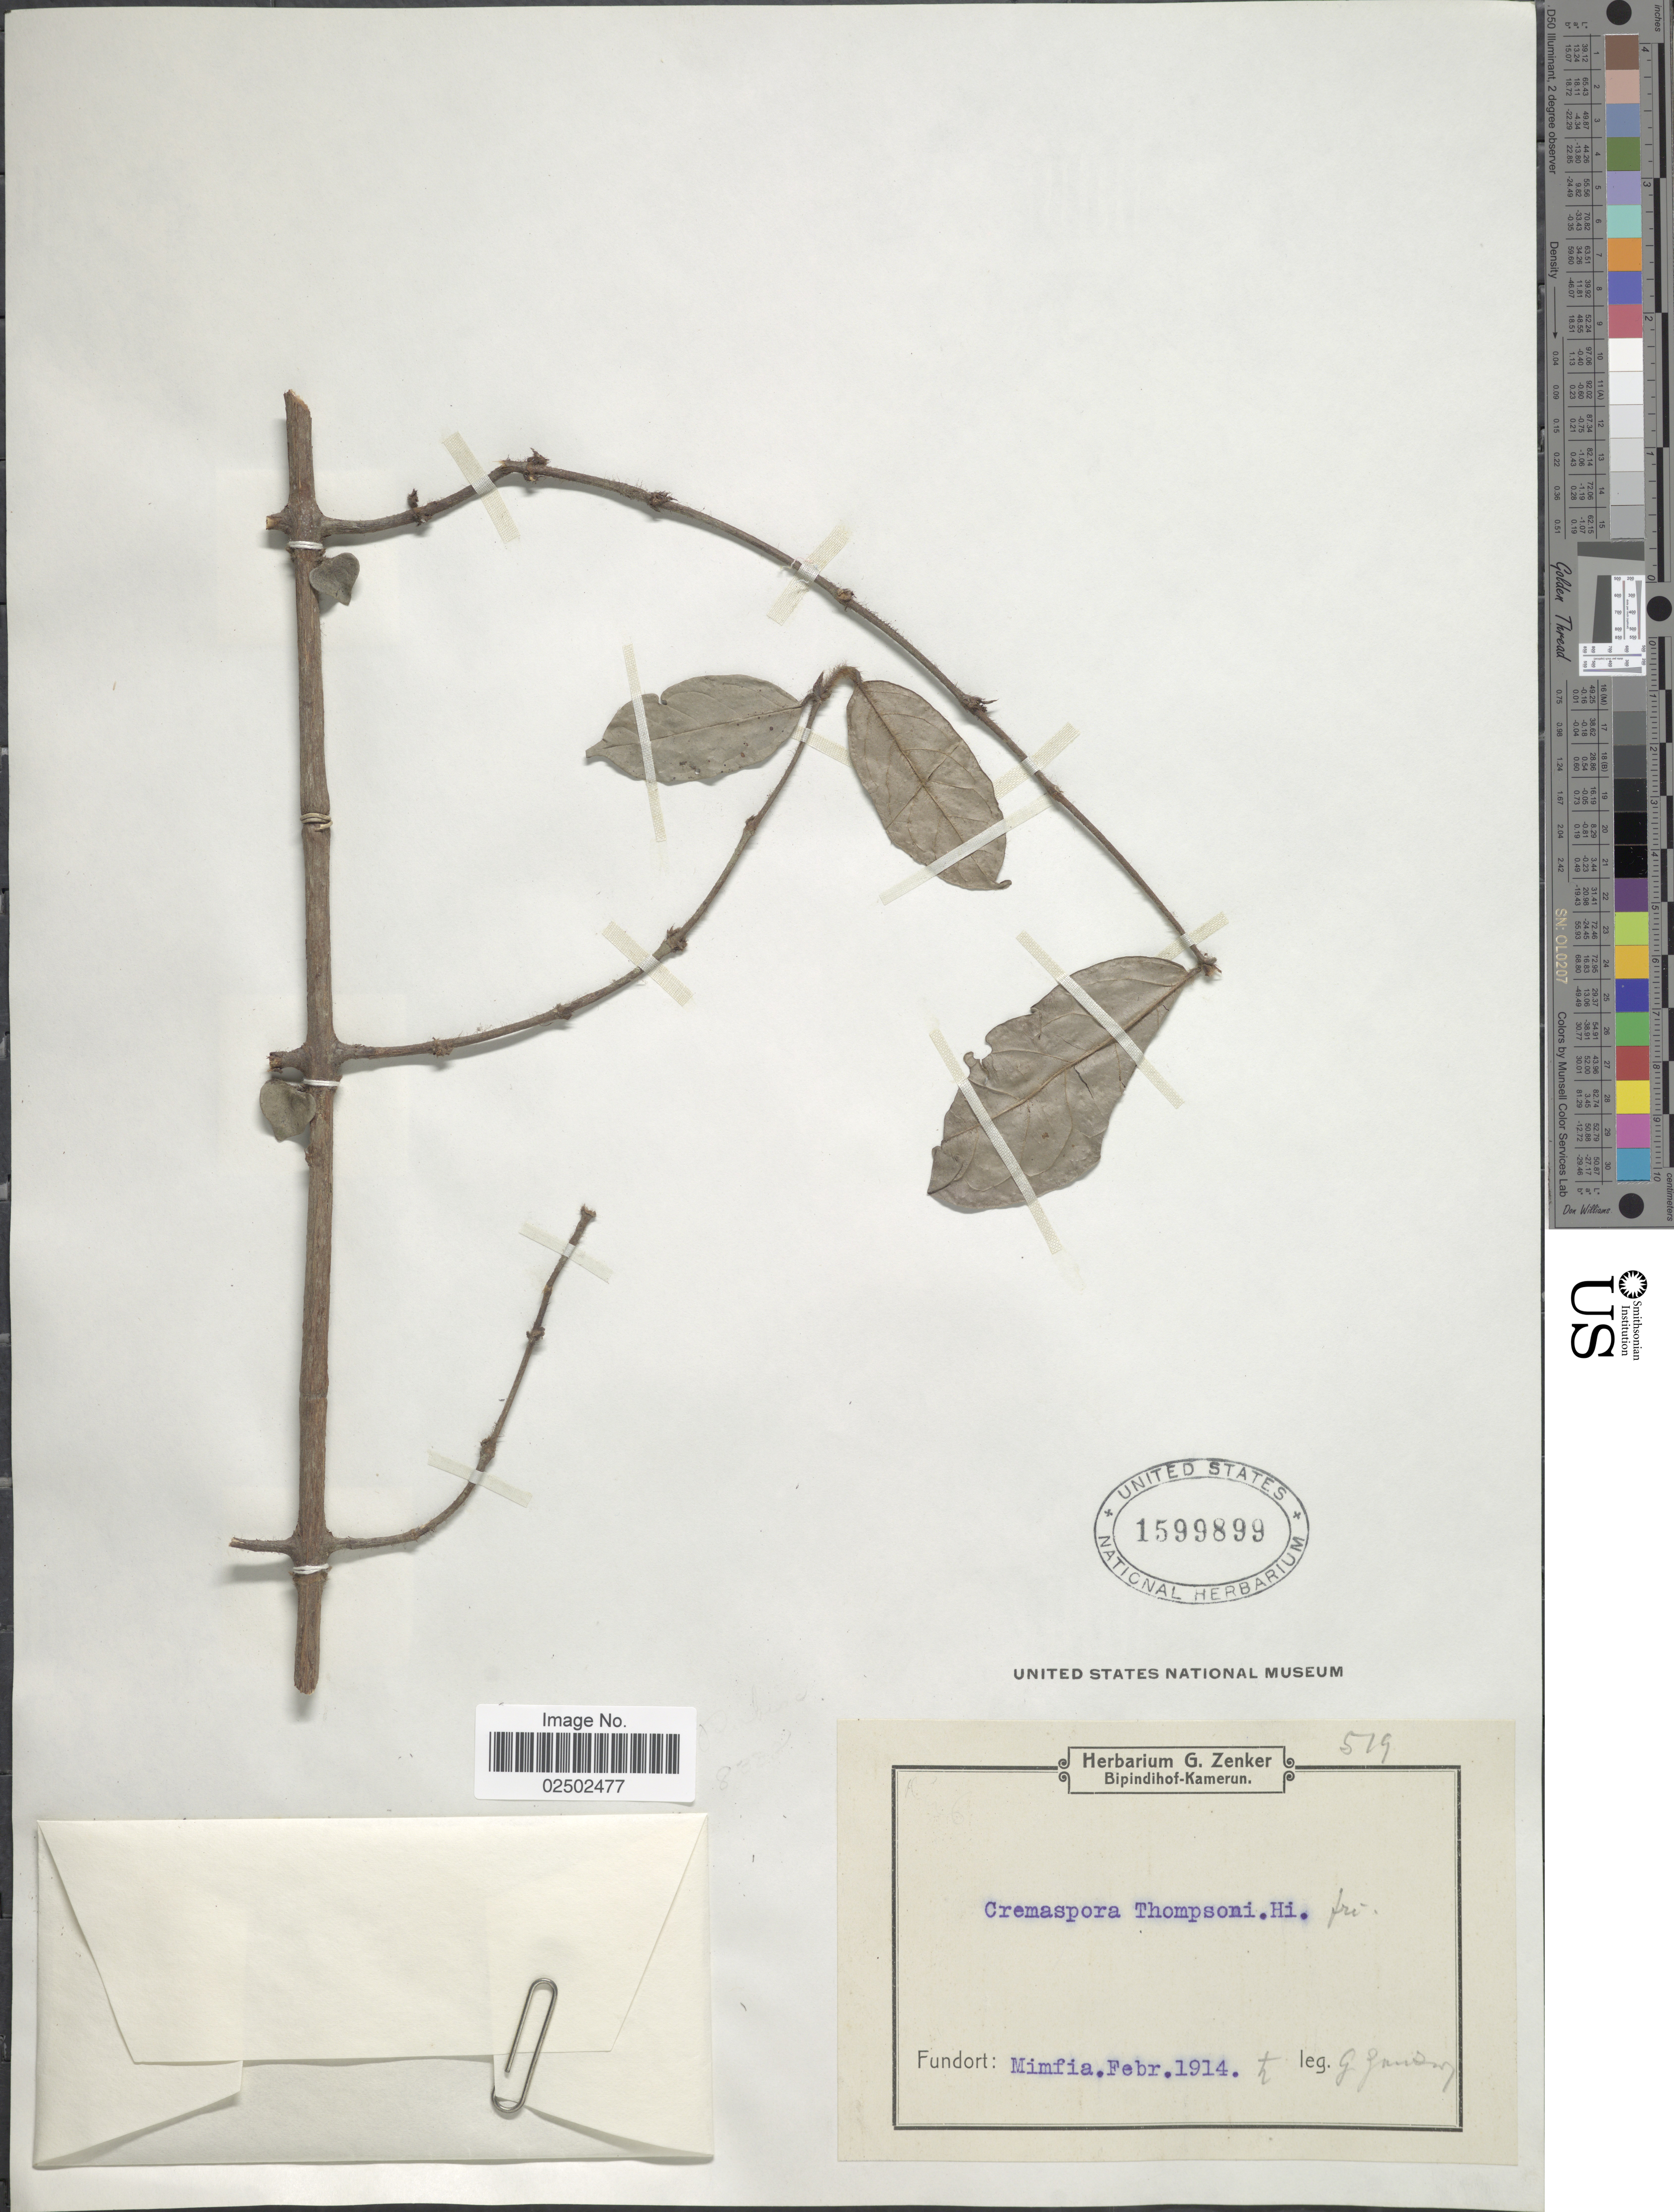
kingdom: Plantae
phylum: Tracheophyta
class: Magnoliopsida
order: Gentianales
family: Rubiaceae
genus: Cremaspora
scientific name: Cremaspora thomsonii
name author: Hiern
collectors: G. A. Zenker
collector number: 519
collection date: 1914-02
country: Cameroon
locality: Mimfia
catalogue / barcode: US 1599899